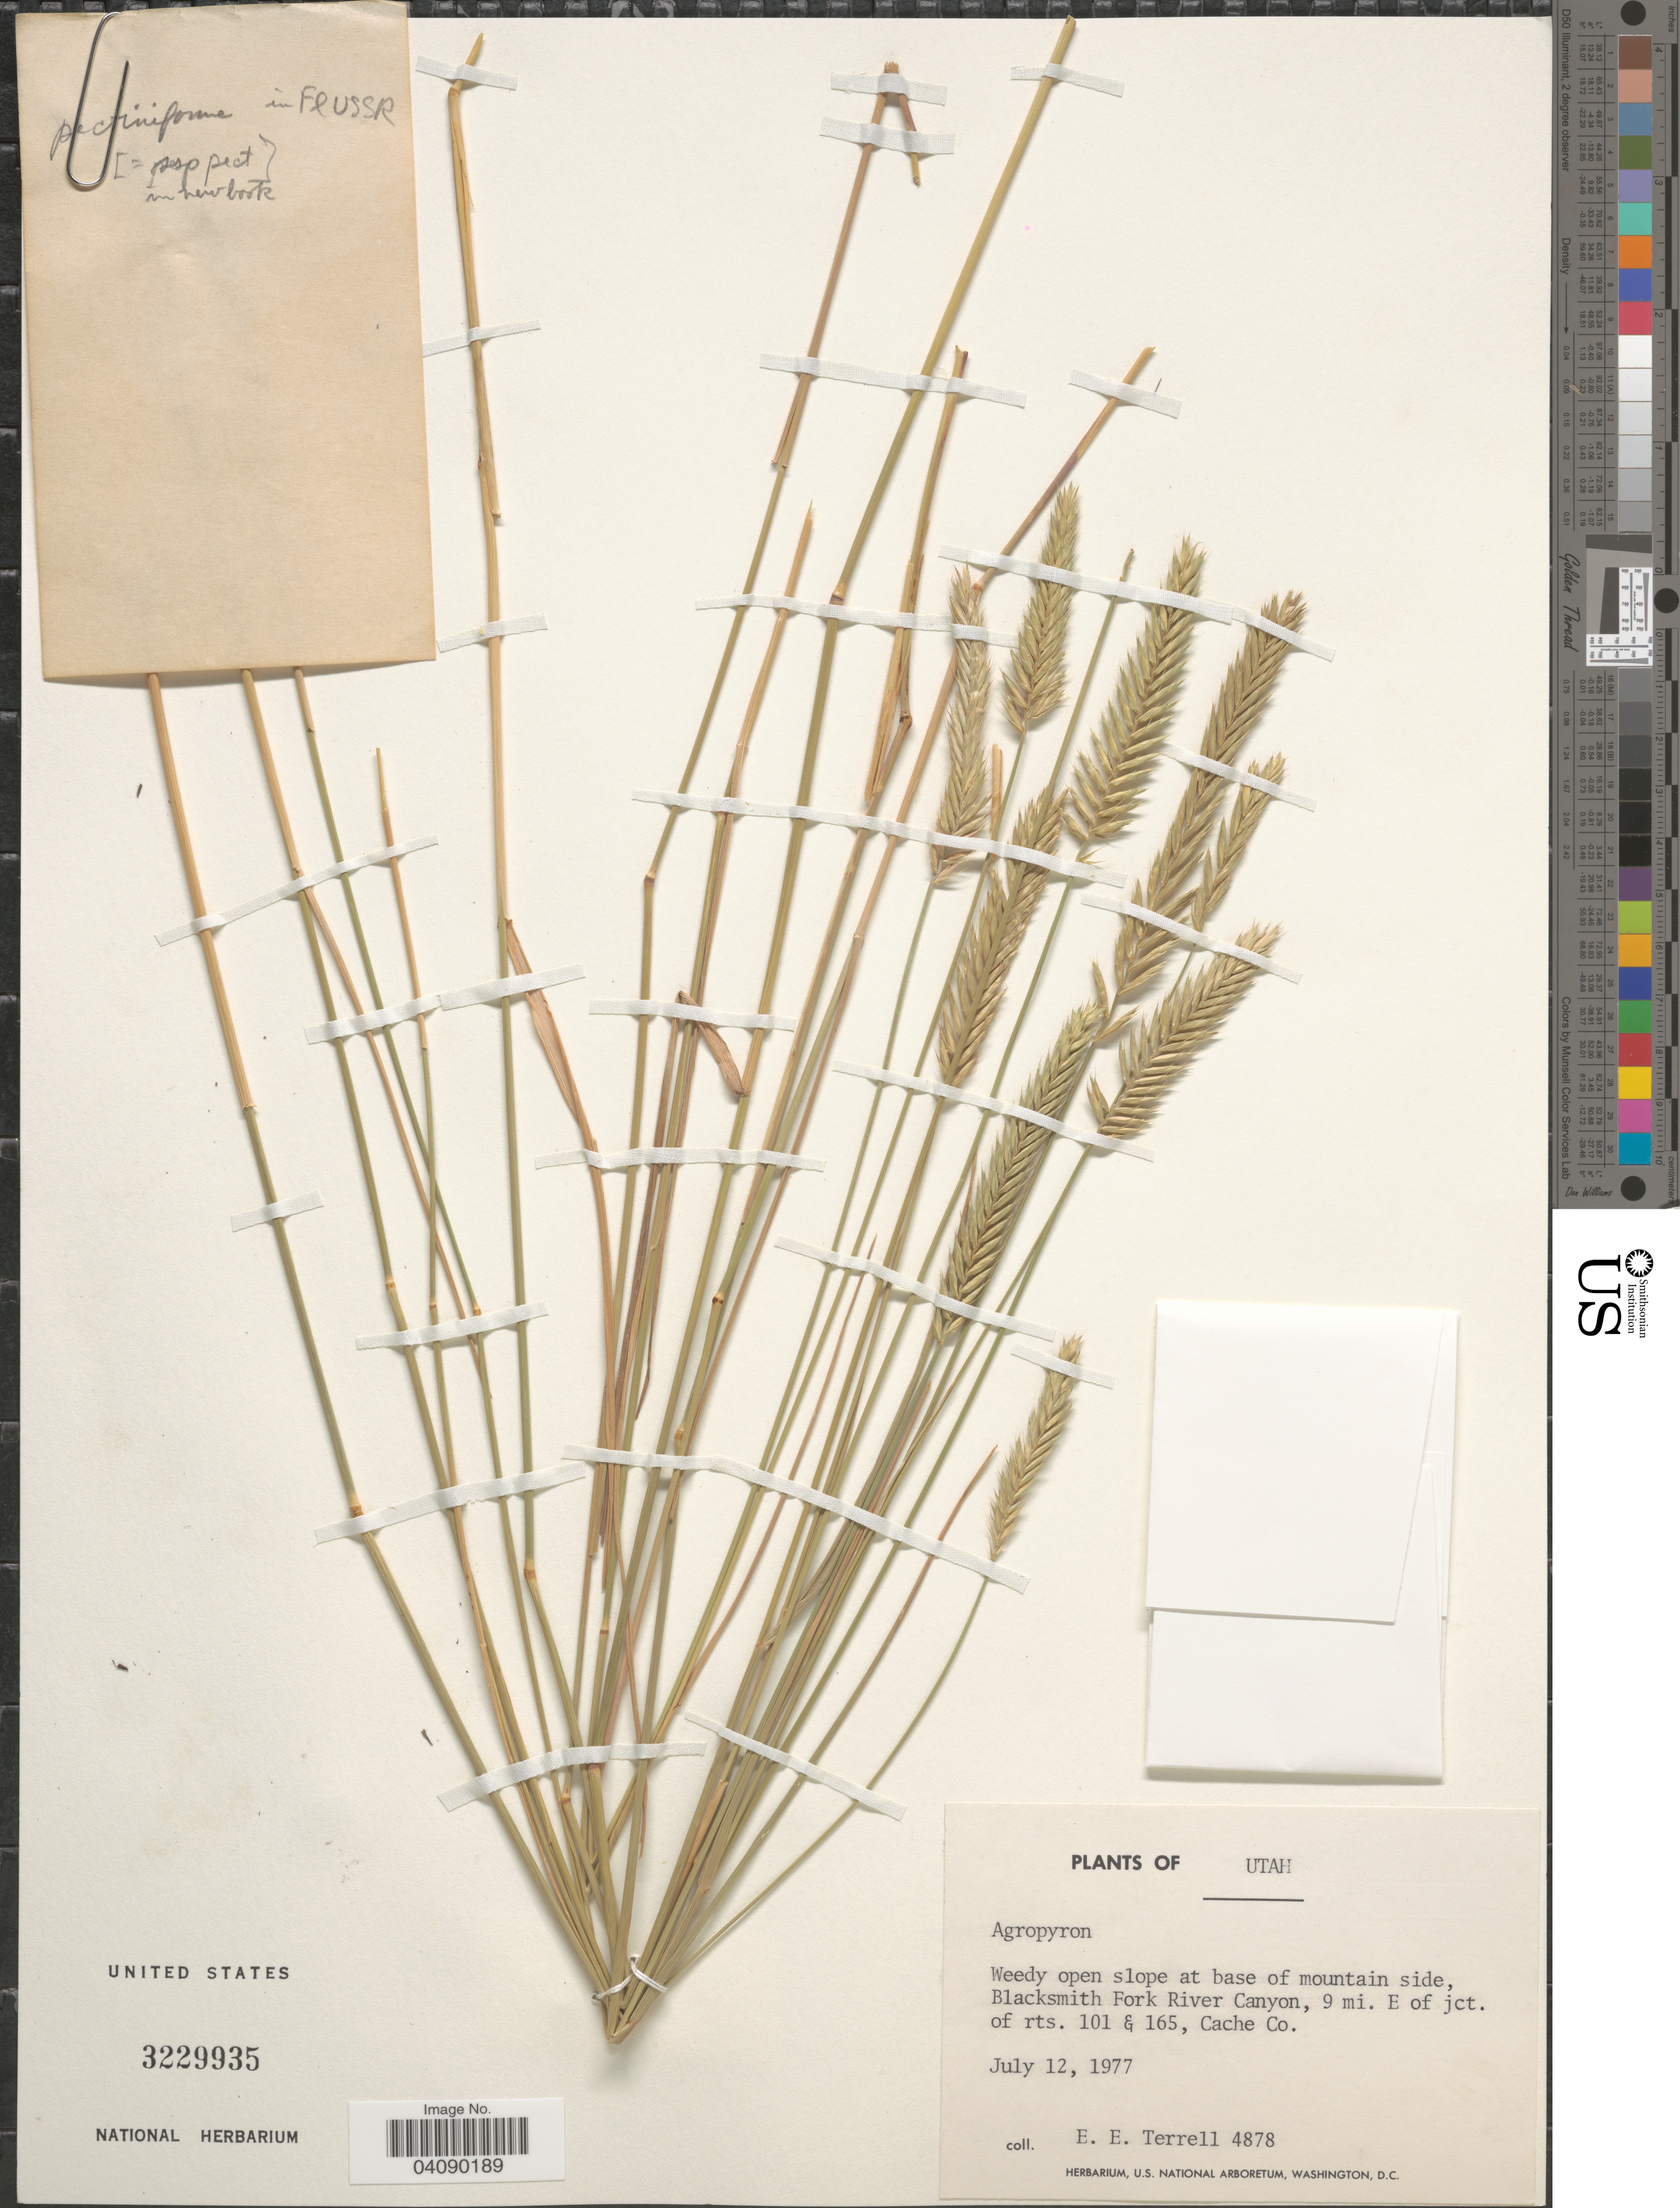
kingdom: Plantae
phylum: Tracheophyta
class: Liliopsida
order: Poales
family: Poaceae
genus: Agropyron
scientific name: Agropyron sp.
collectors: E. E. Terrell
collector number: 4878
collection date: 1977-07-12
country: United States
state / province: Utah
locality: Weedy open slope at base of mountain side, Blacksmith Fork River Canyon, 9 mi. E of jct. of rts. 101 & 165, Cache Co.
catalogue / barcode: US 3229935